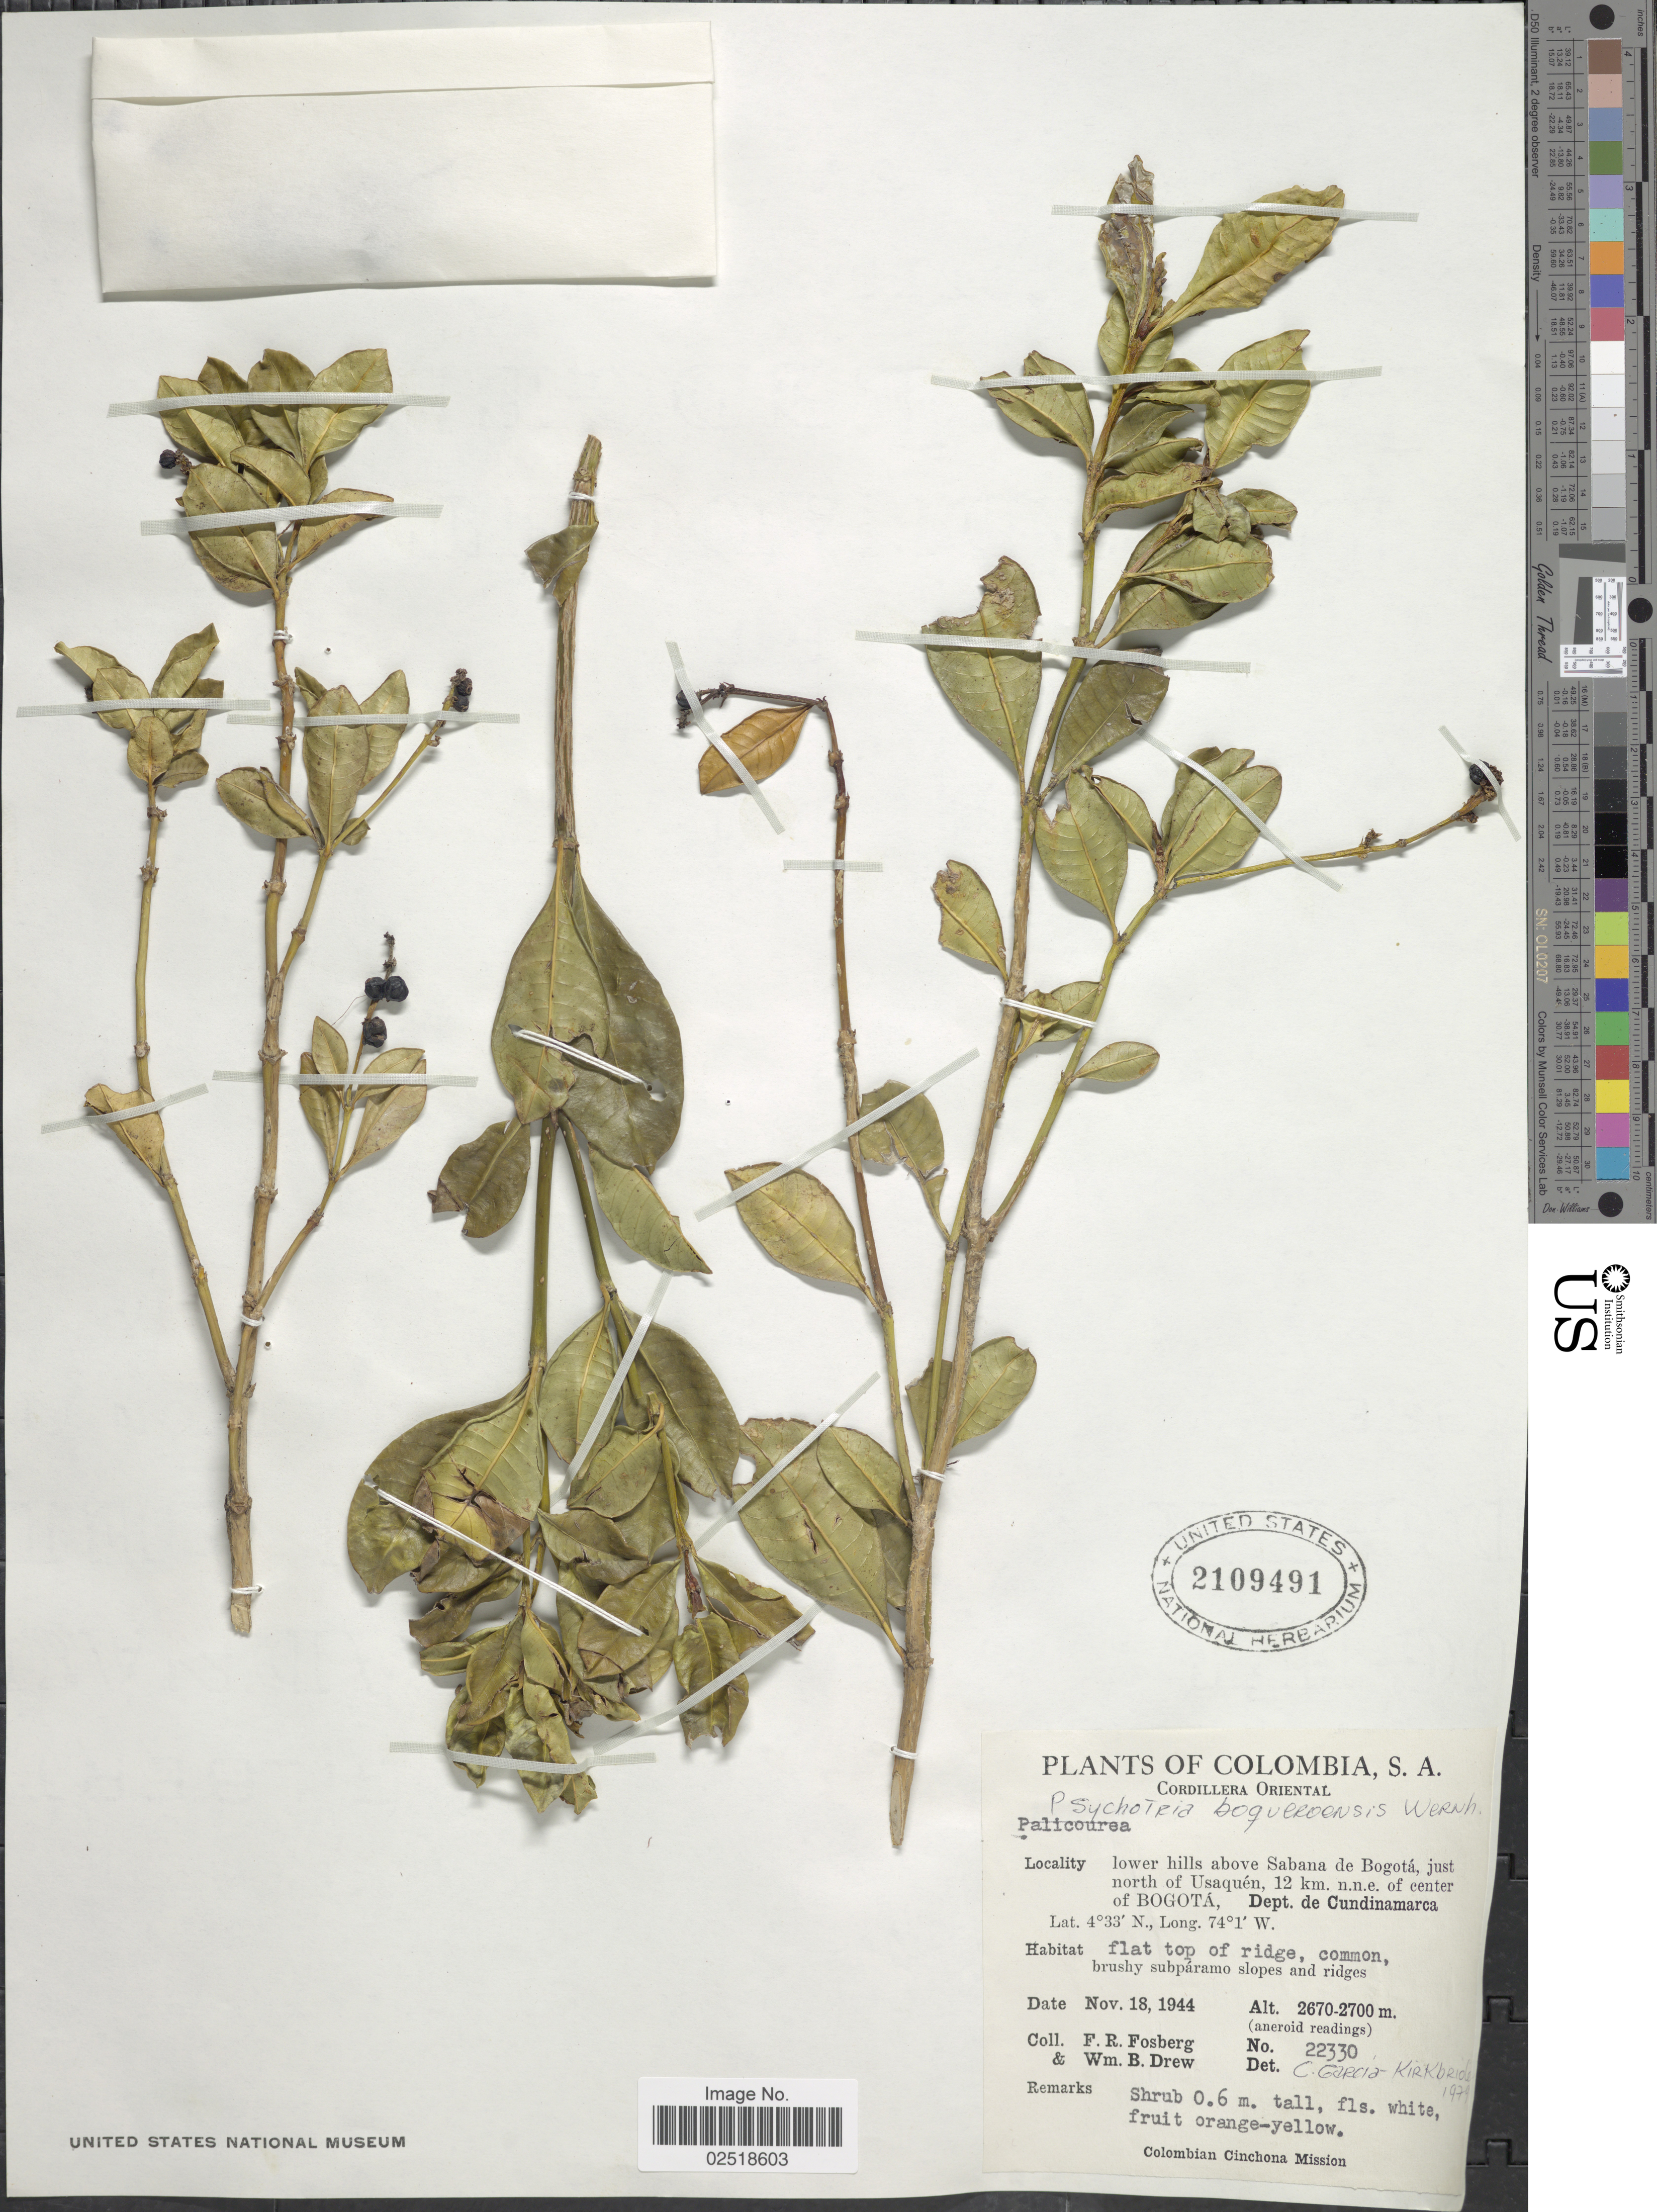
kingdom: Plantae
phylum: Tracheophyta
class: Magnoliopsida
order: Gentianales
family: Rubiaceae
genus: Psychotria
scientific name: Psychotria boqueronensis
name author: Wernham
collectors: F. R. Fosberg & W. B. Drew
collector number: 22330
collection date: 1944-11-18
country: Colombia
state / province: Cundinamarca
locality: Cordillera Oriental, lower hills above Sabana de Bogotá, just north of Usaquén, 12 km n.n.e. of center of Bogota, Dept. de Cundinamarca, flat top of ridge, common, brushy subpáramo slopes and ridges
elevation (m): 2670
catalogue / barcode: US 2109491